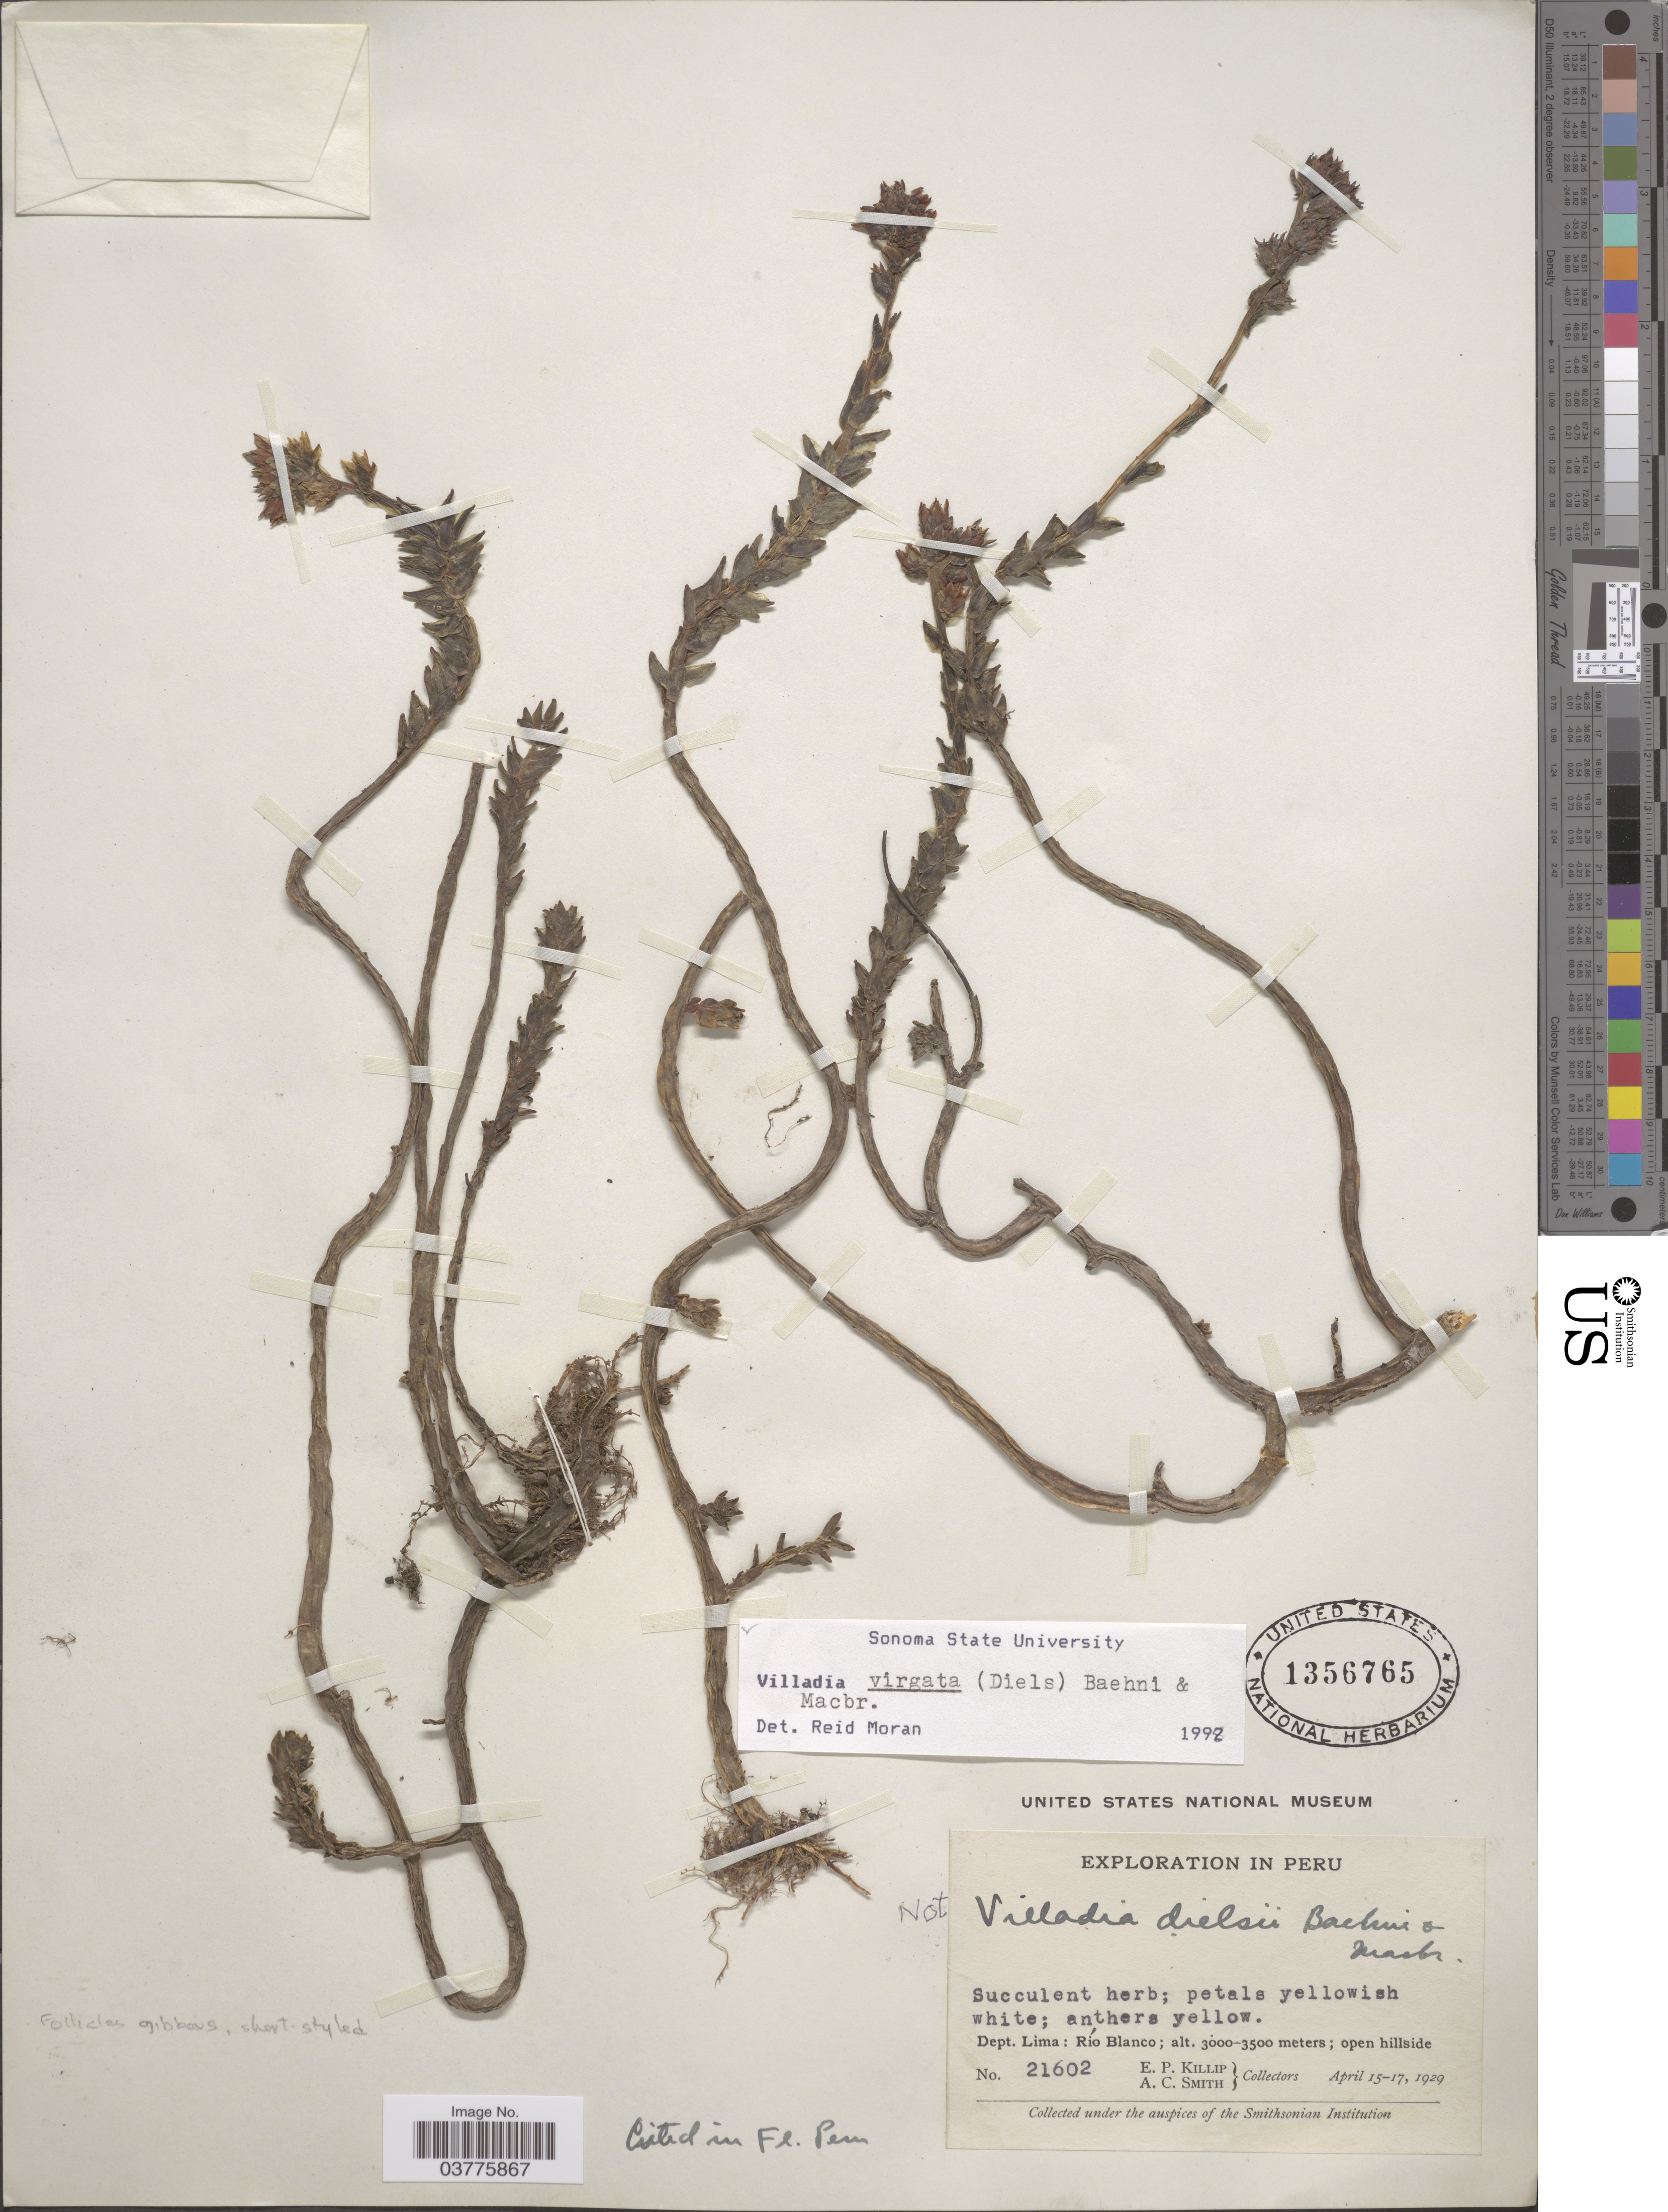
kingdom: Plantae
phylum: Tracheophyta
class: Magnoliopsida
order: Saxifragales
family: Crassulaceae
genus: Sedum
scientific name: Sedum incarum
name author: (Ball) Pino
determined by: Pino, Guillermo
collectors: E. P. Killip & A. C. Smith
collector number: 21602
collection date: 1929-04-15/1929-04-17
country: Peru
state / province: Lima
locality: Dept. Lima: Río Blanco.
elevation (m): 3000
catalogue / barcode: US 1356765